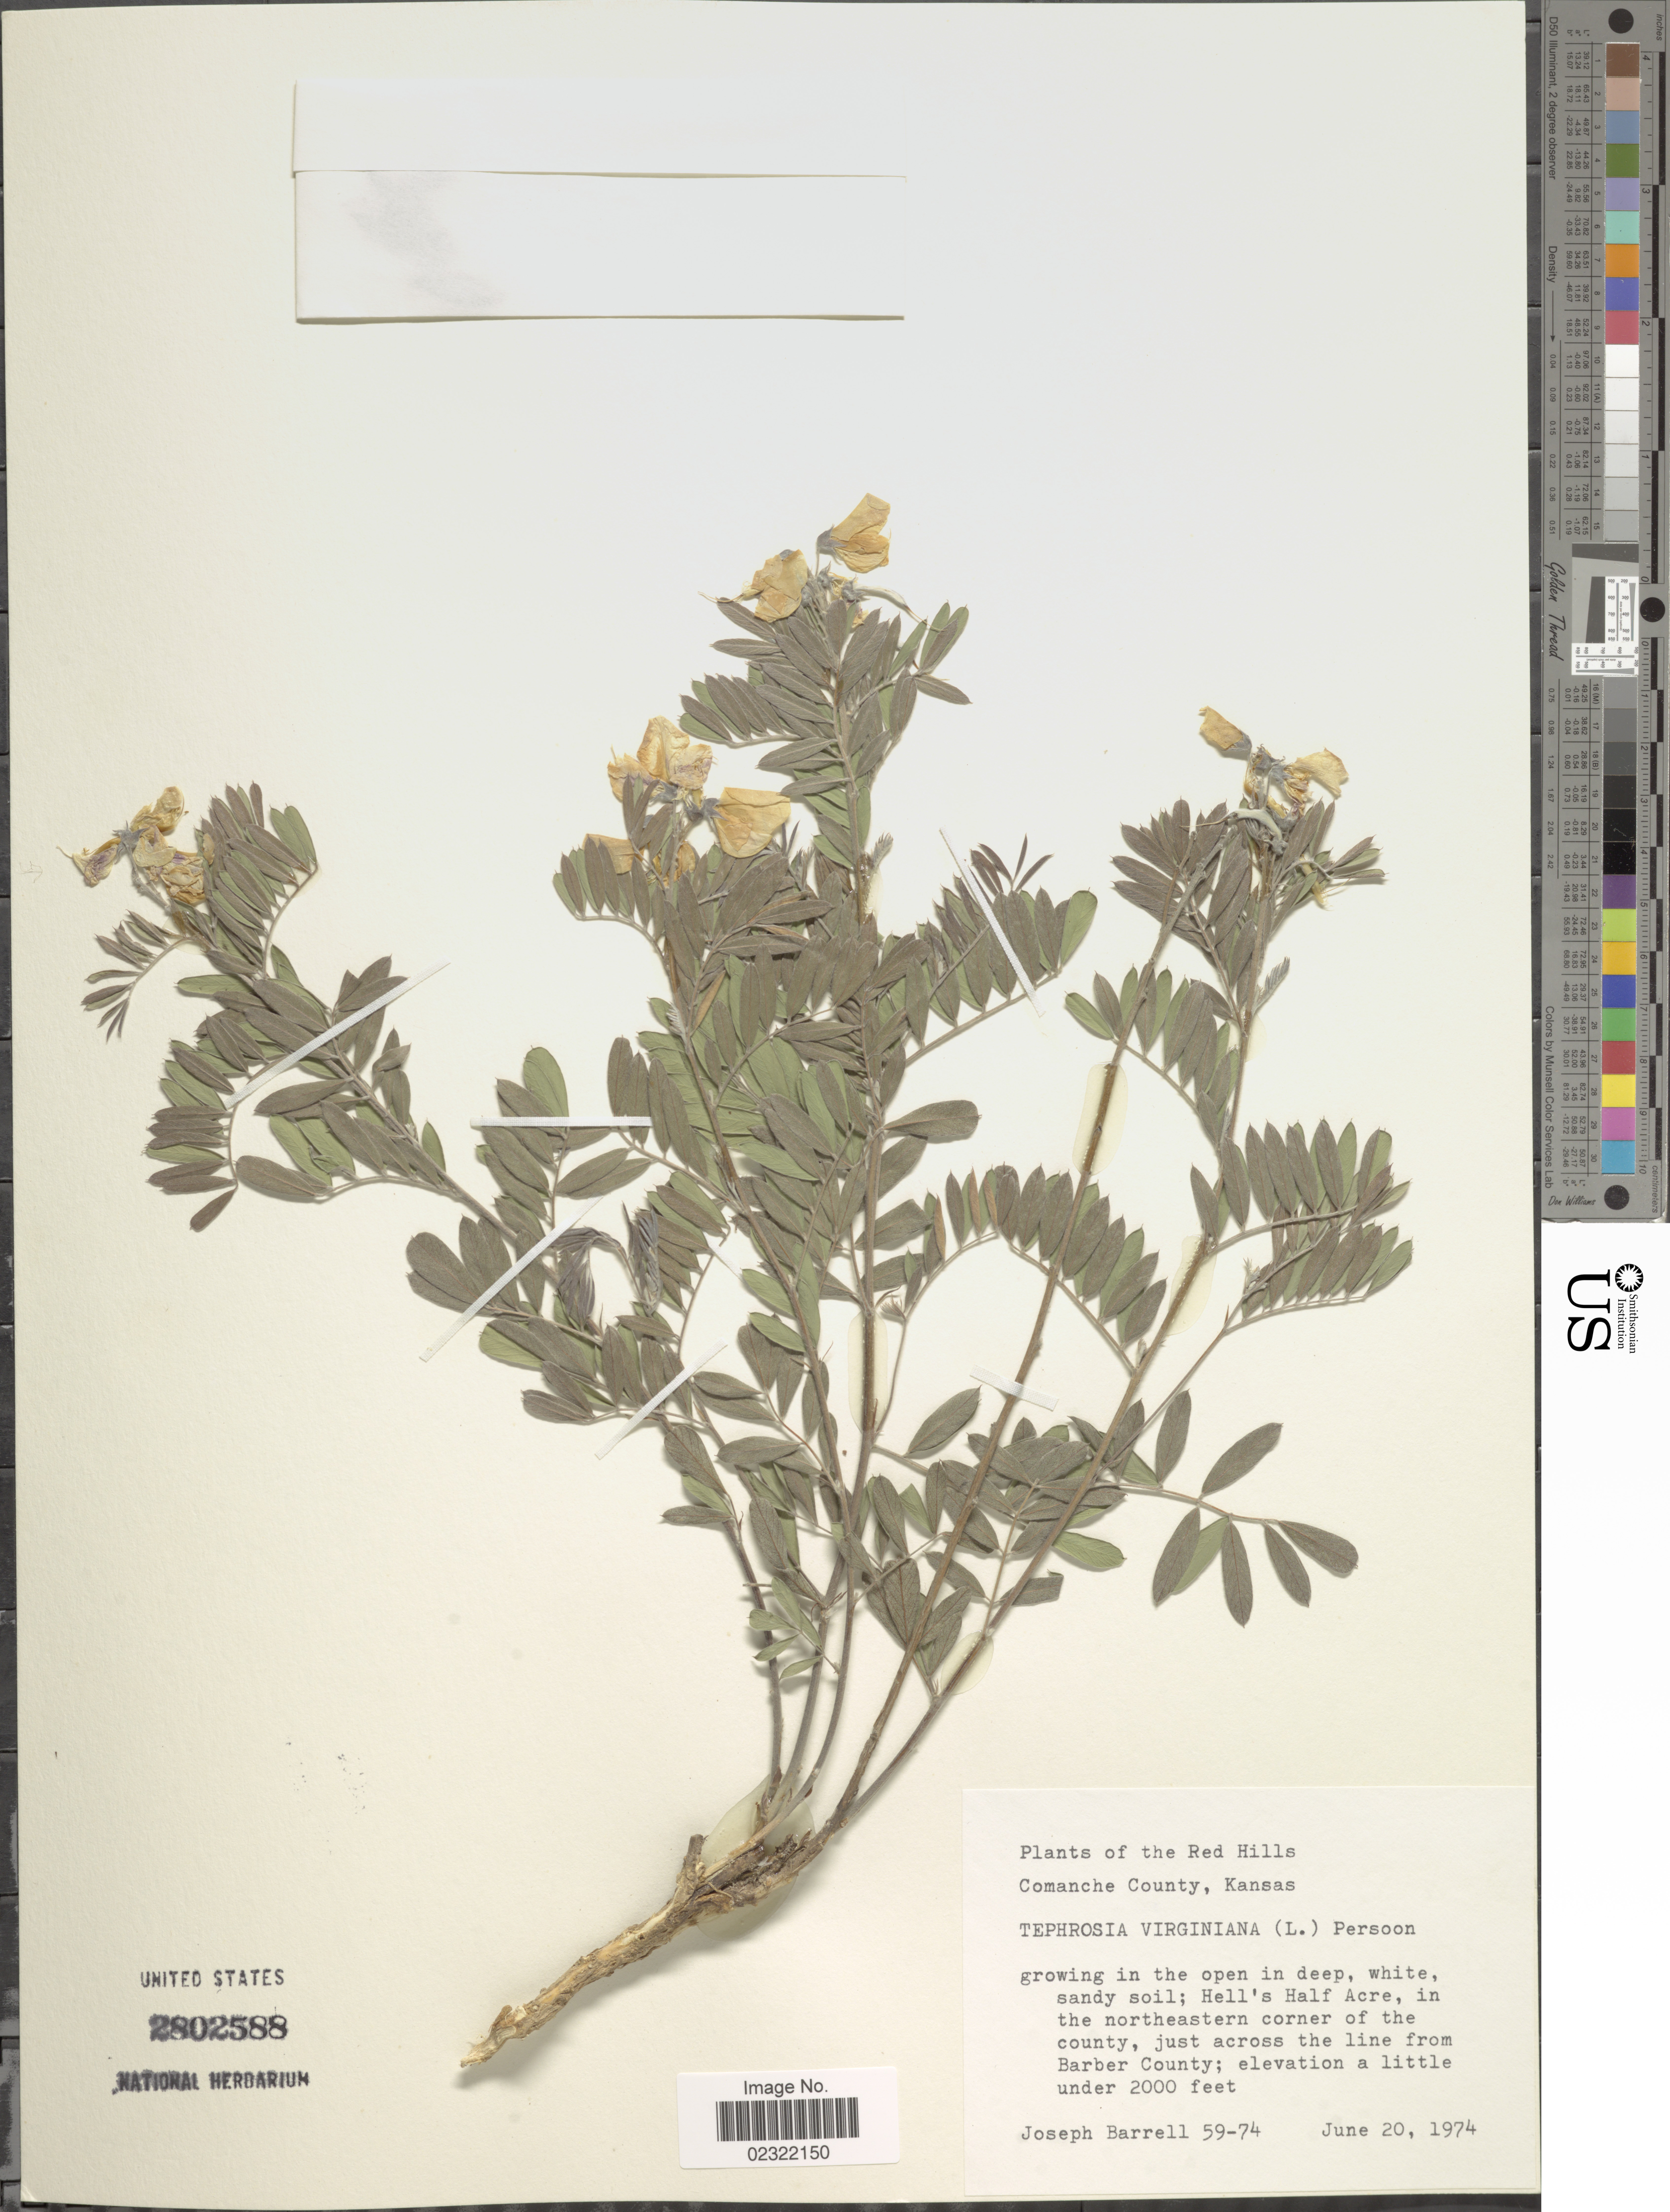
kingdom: Plantae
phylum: Tracheophyta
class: Magnoliopsida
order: Fabales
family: Fabaceae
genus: Tephrosia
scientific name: Tephrosia virginiana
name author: (L.) Pers.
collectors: J. Barrell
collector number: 59-74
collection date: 1974-06-20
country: United States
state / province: Kansas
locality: The Red Hills Comanche County, growing in the open in deep, white, sandy soil; Hell's Half Acre, in the northeastern corner of the county, just across the line from Barber County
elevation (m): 610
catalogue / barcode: US 2802588